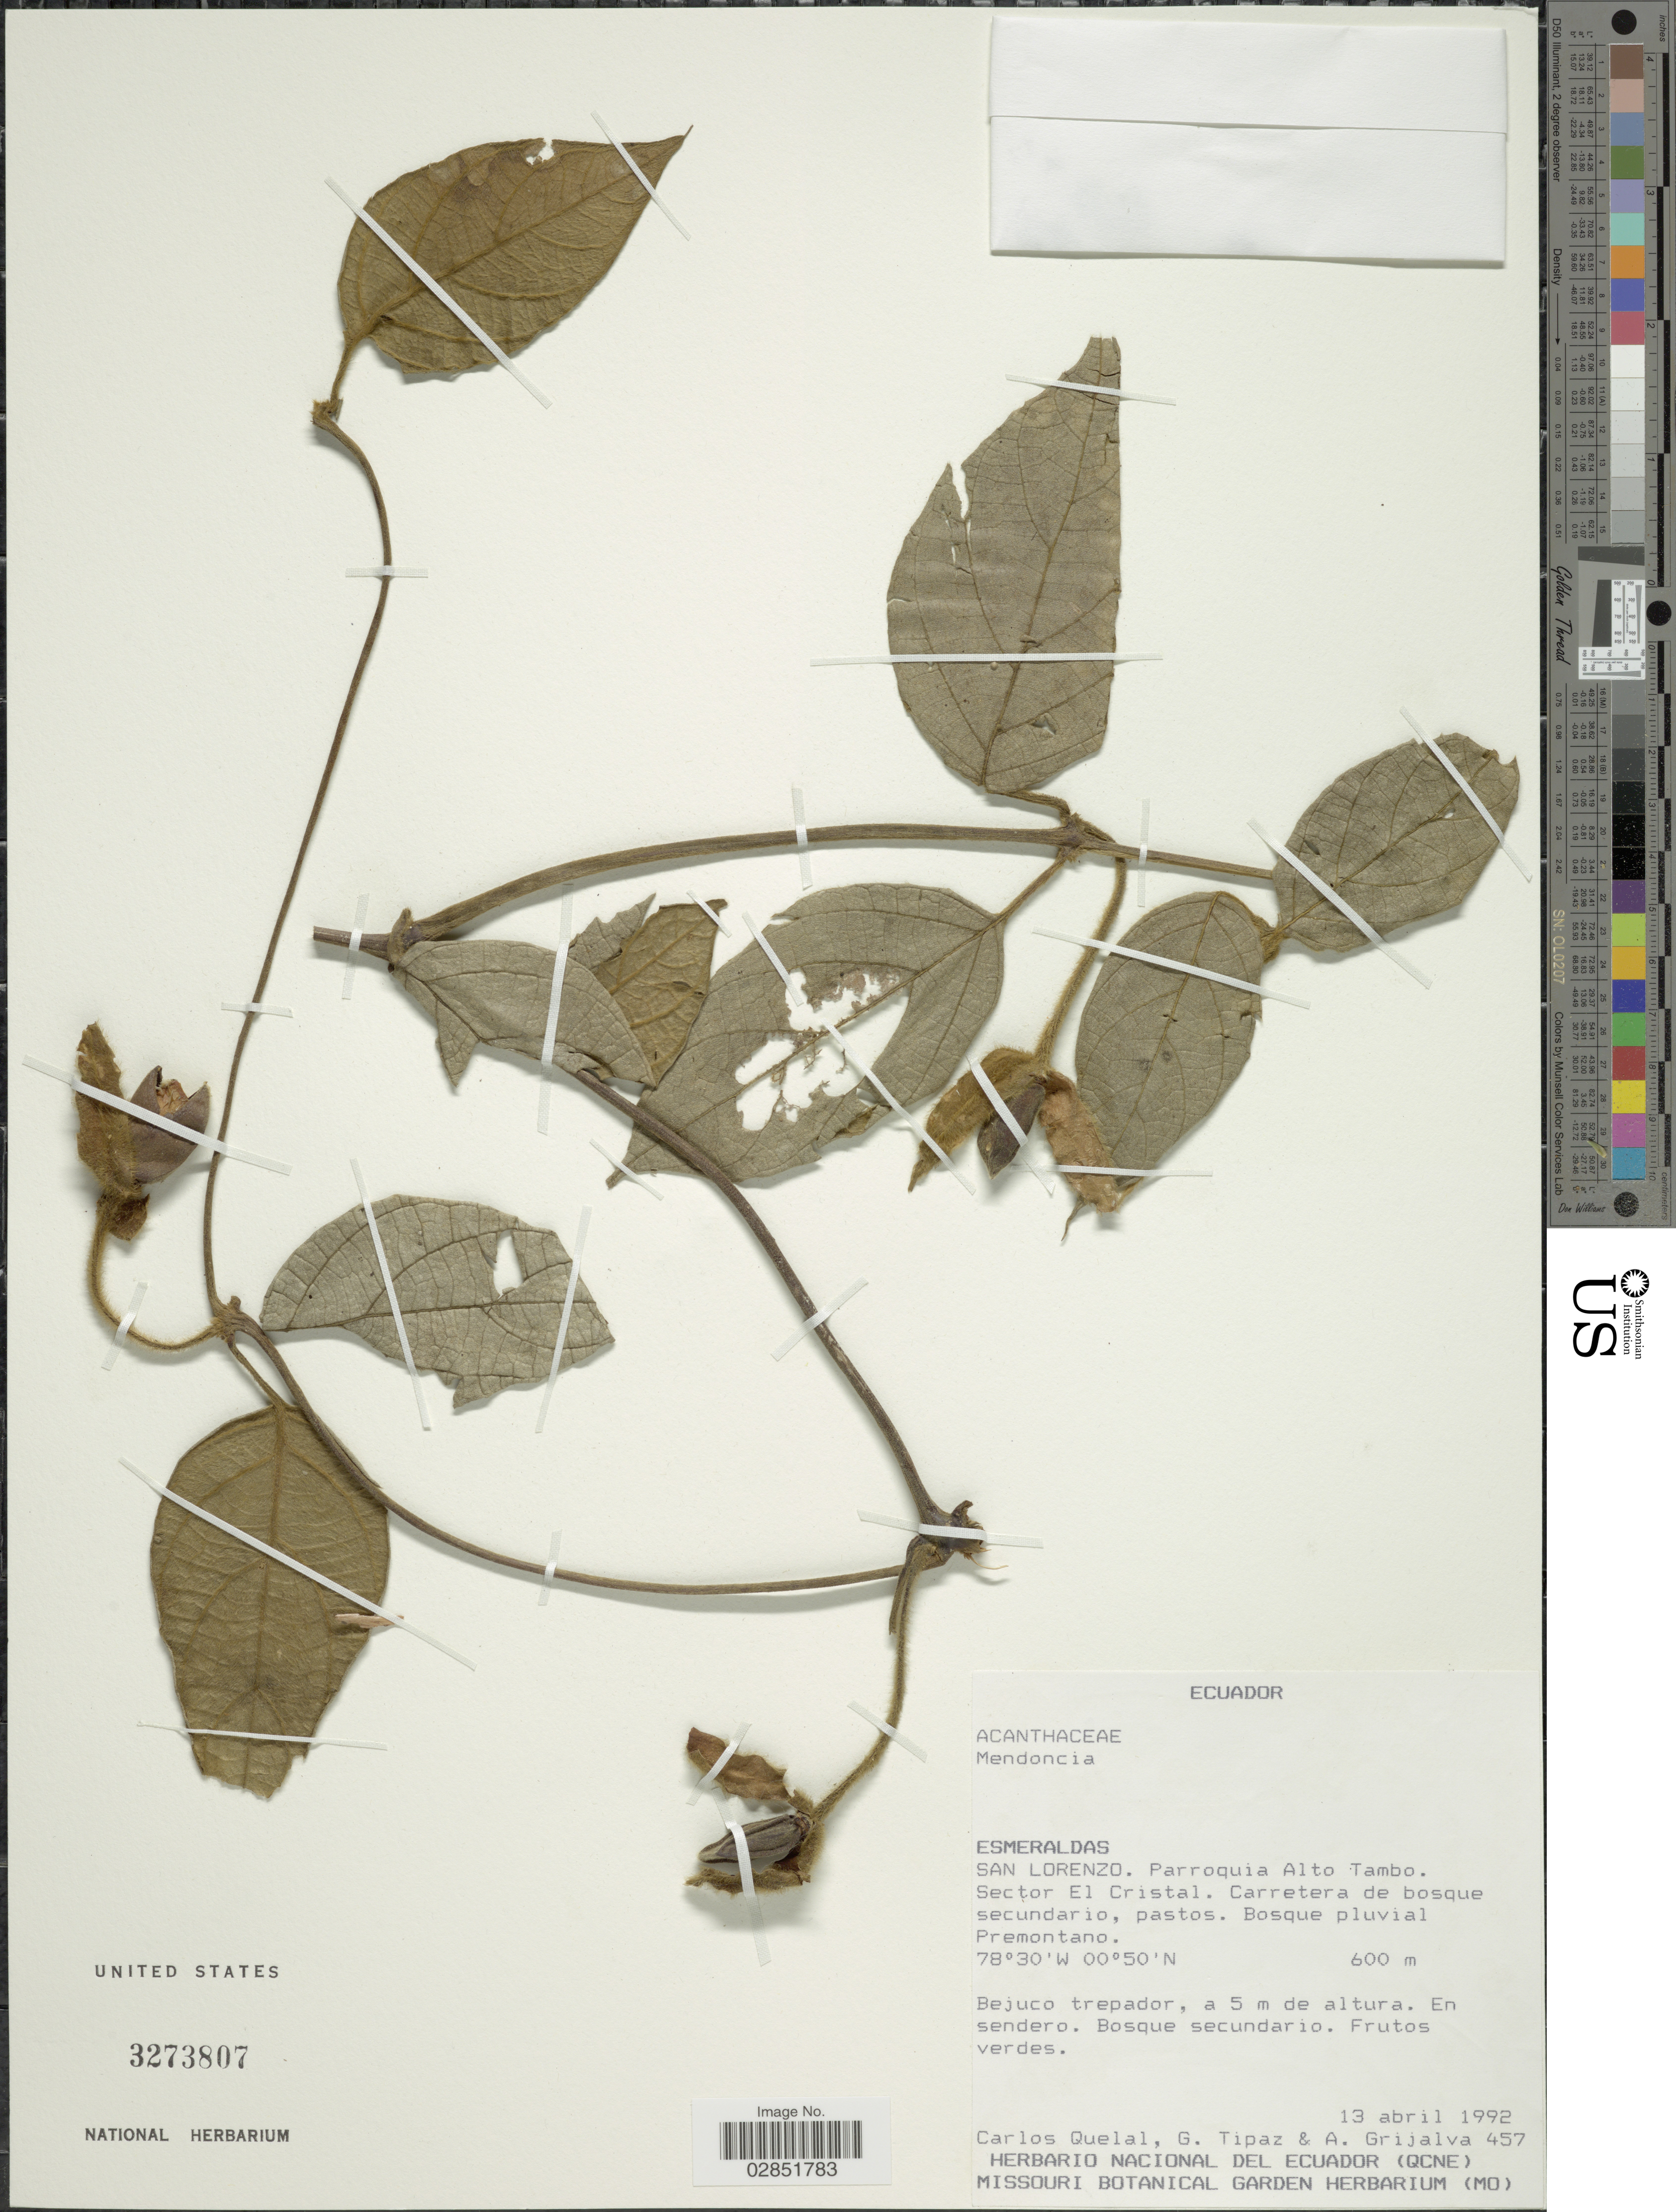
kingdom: Plantae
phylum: Tracheophyta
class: Magnoliopsida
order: Lamiales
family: Acanthaceae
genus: Mendoncia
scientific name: Mendoncia sp.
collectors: C. Quelal, G. Tipaz & A. Grijalva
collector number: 457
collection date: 1992-04-13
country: Ecuador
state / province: Esmeraldas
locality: San Lorenzo. Parroquia Alto Tambo. Sector El Cristal.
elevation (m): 600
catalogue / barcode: US 3273807